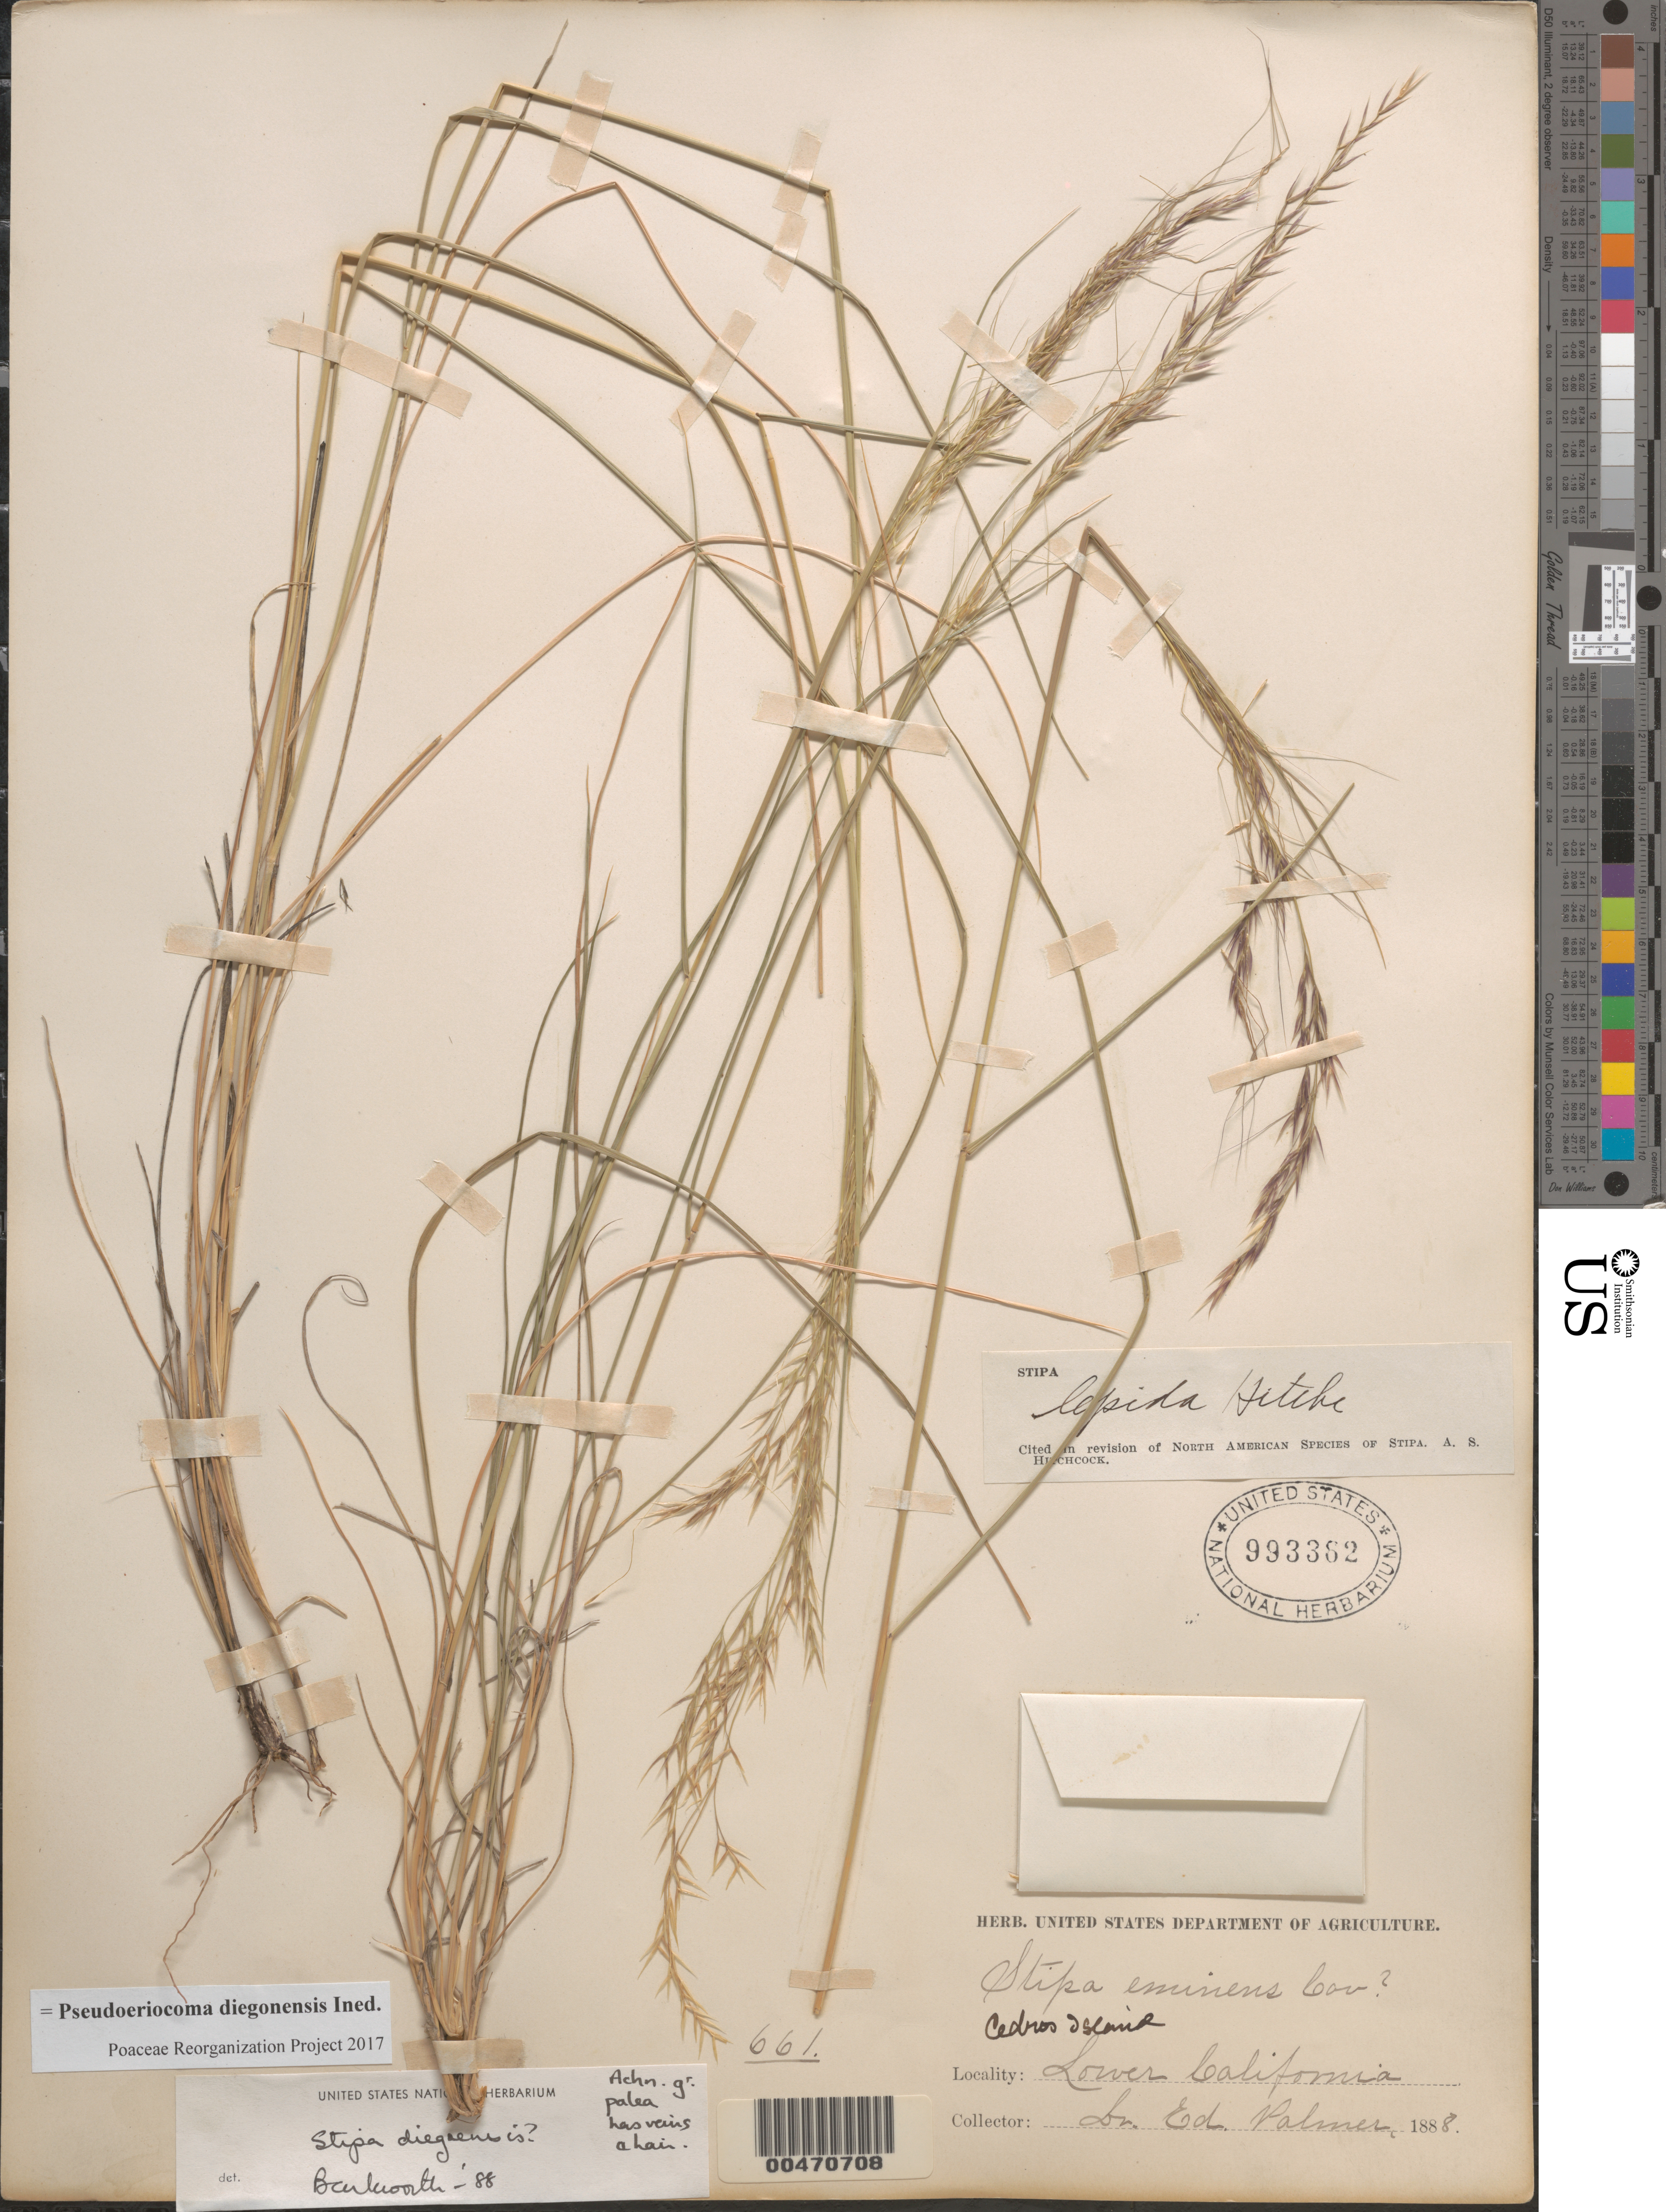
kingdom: Plantae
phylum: Tracheophyta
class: Liliopsida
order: Poales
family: Poaceae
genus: Pseudoeriocoma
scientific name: Pseudoeriocoma diegonensis ined.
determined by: Poaceae Reorganization Project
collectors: E. Palmer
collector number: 661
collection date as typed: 1888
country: Mexico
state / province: Baja California Norte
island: Cedros Island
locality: Cedros Island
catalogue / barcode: US 993362